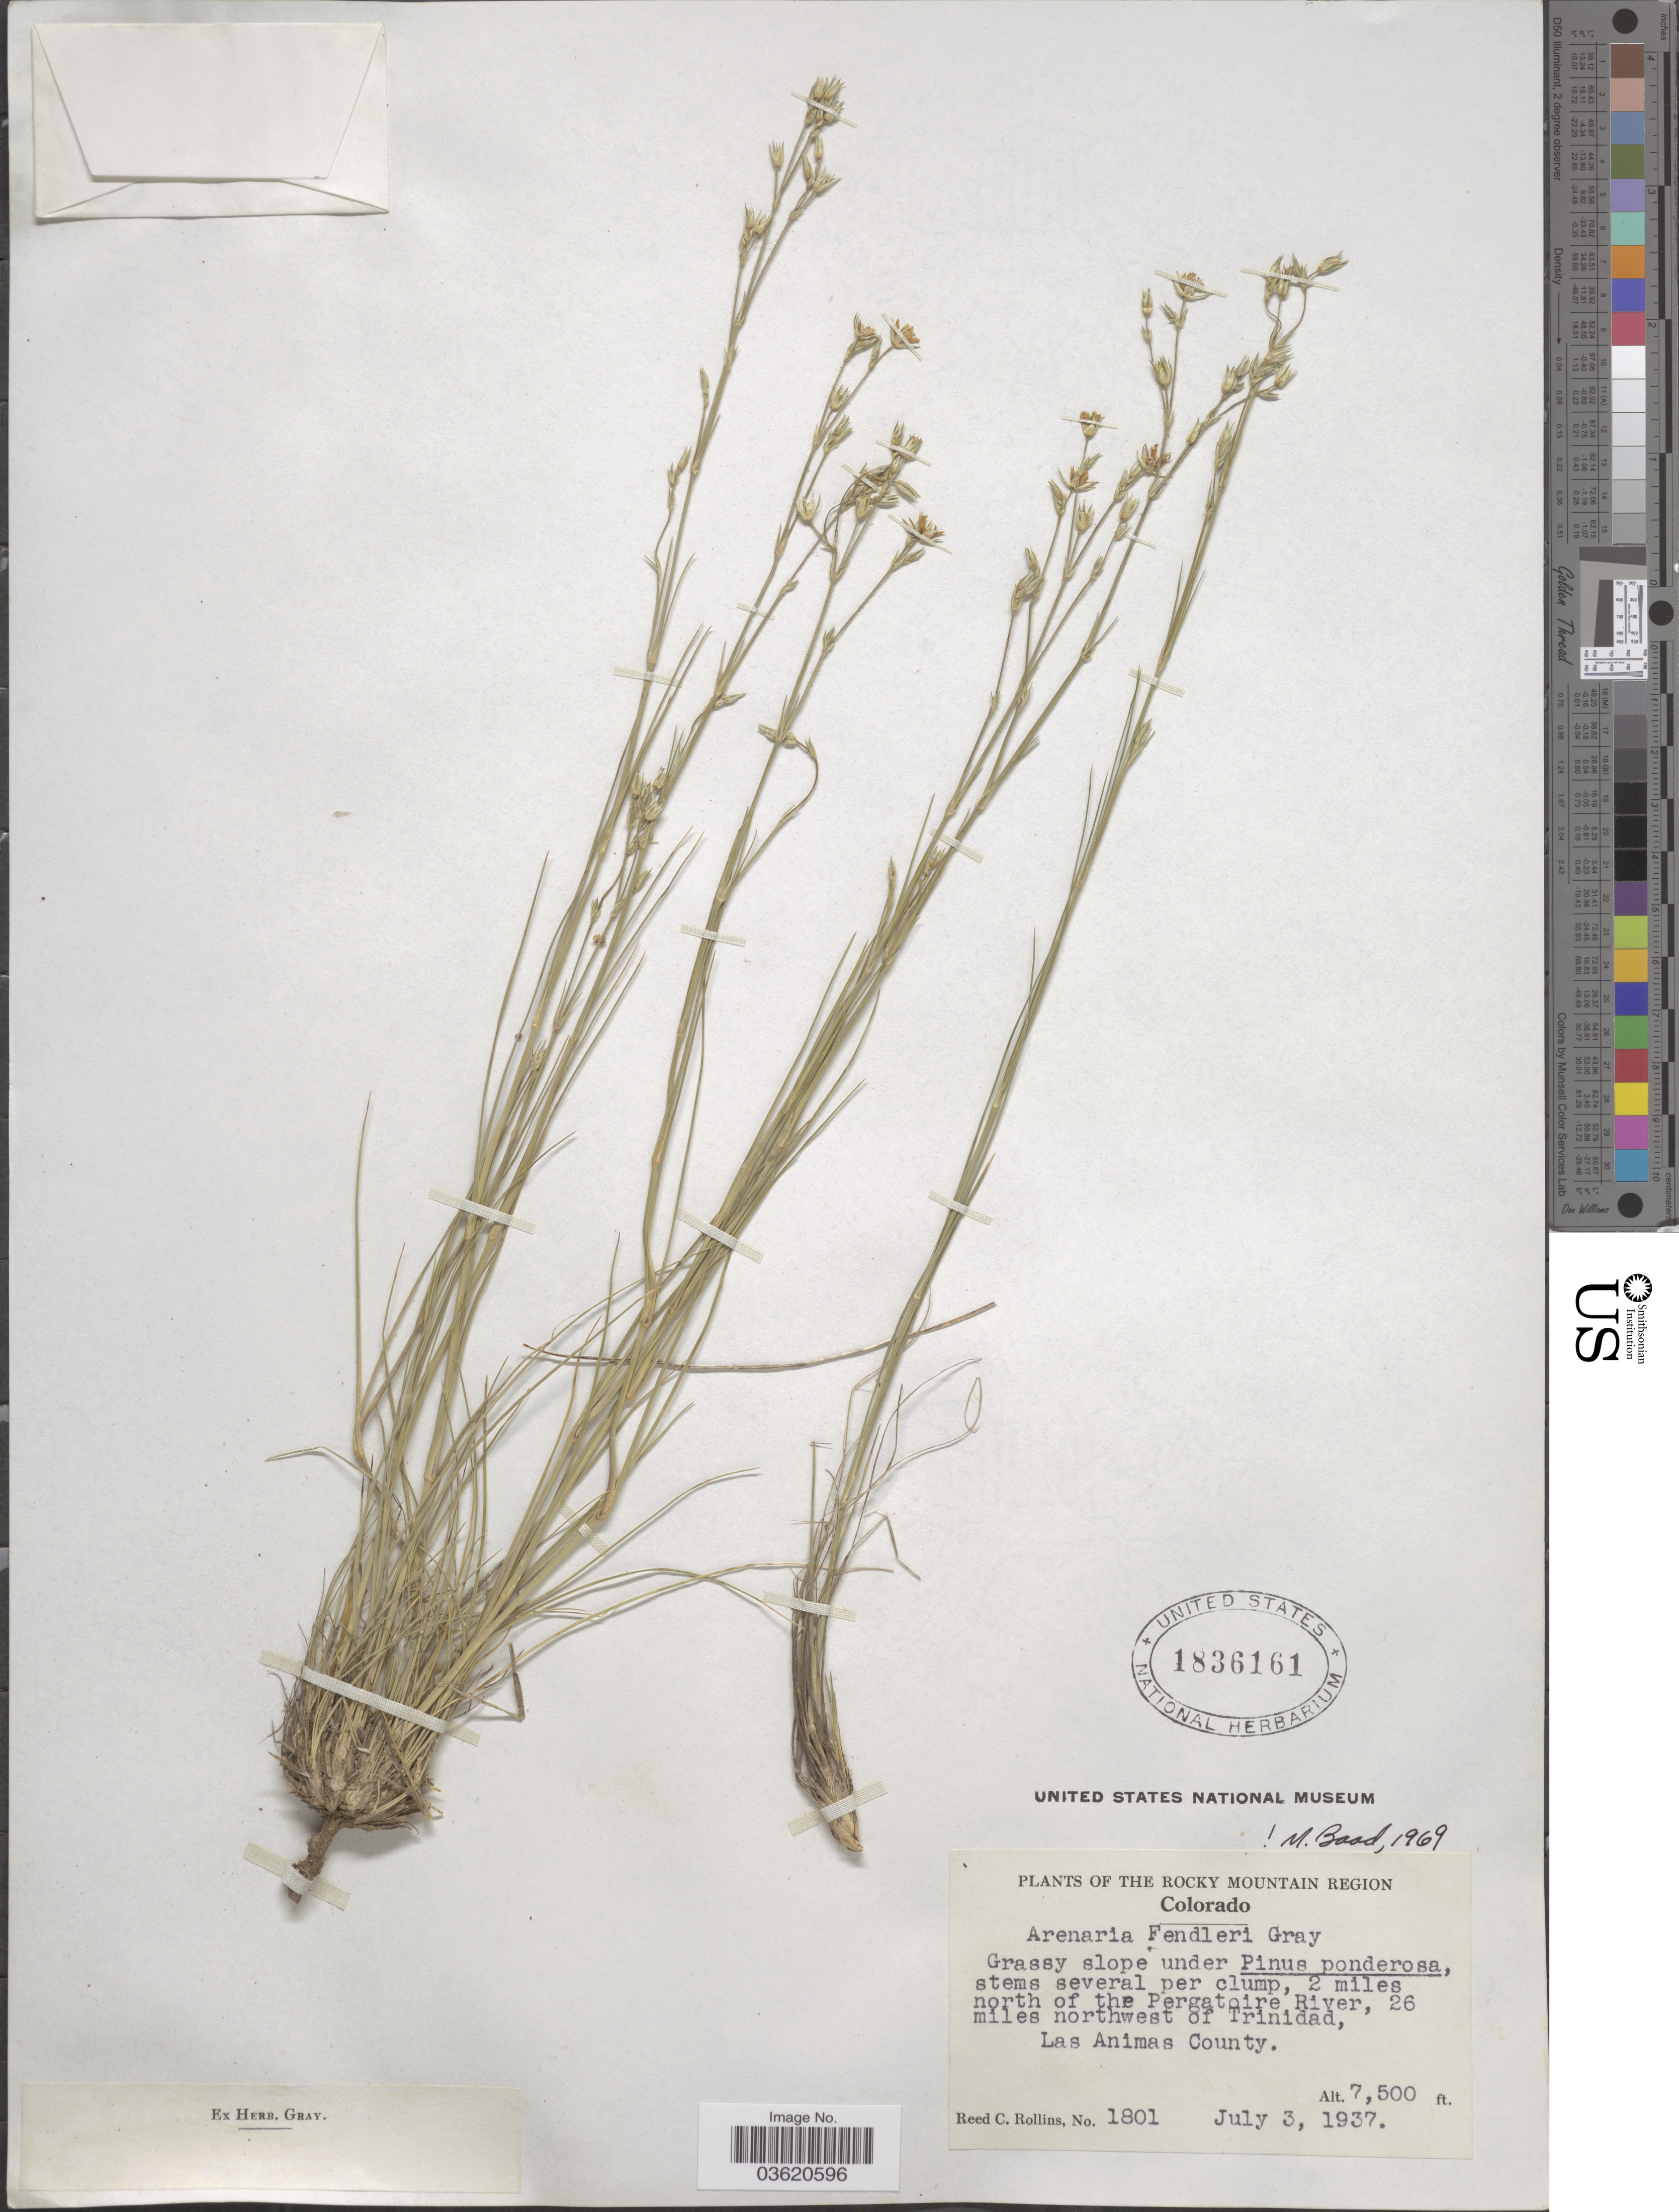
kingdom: Plantae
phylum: Tracheophyta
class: Magnoliopsida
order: Caryophyllales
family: Caryophyllaceae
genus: Eremogone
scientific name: Eremogone fendleri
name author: (A. Gray) Ikonn.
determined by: U.S. National Herbarium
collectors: R. C. Rollins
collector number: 1801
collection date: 1937-07-03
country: United States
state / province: Colorado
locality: The Rocky Mountain Region. 2 miles north of the Pergatoire River, 26 miles northwest of Trinidad, Las Animas County.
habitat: grassy slope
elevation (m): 2286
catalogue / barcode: US 1836161